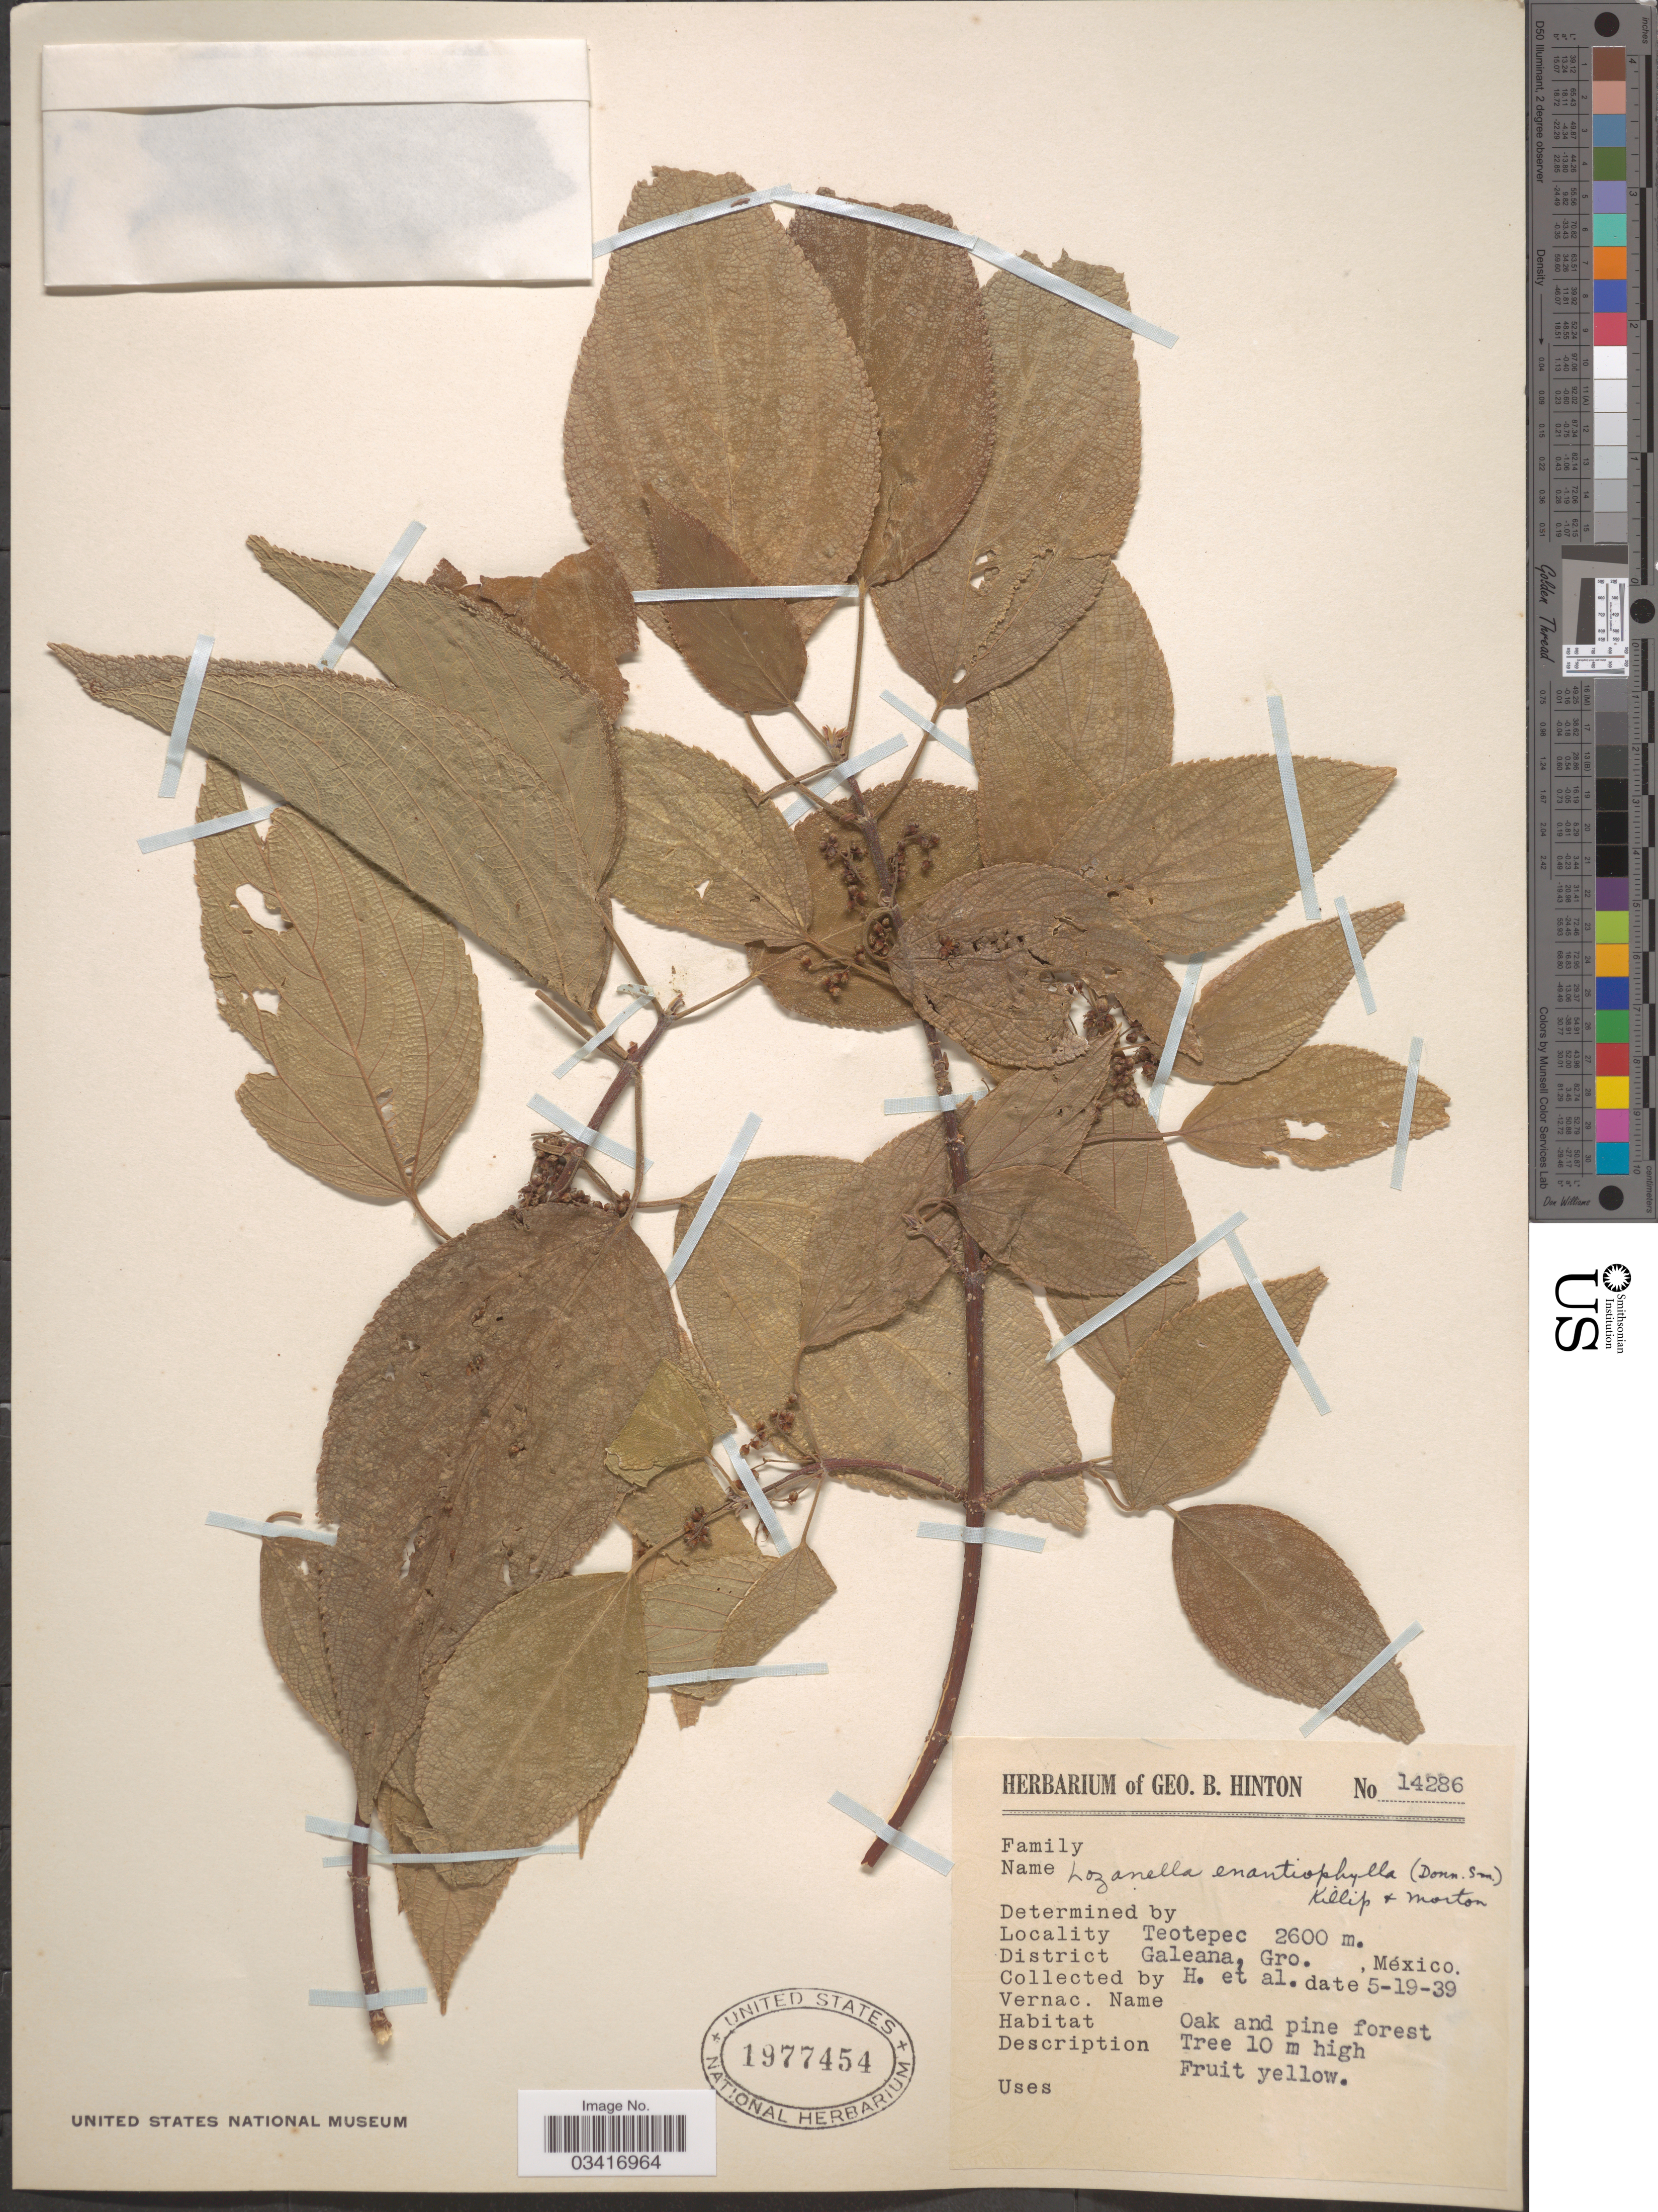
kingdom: Plantae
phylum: Tracheophyta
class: Magnoliopsida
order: Rosales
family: Cannabaceae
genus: Lozanella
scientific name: Lozanella enantiophylla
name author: (Donn. Sm.) Killip & C.V. Morton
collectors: G. B. Hinton & et al.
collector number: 14286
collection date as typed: Transcribed d/m/y: 19/5/39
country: Mexico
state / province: Guerrero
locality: Teotepec. District Galeana.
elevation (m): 2600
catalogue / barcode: US 1977454